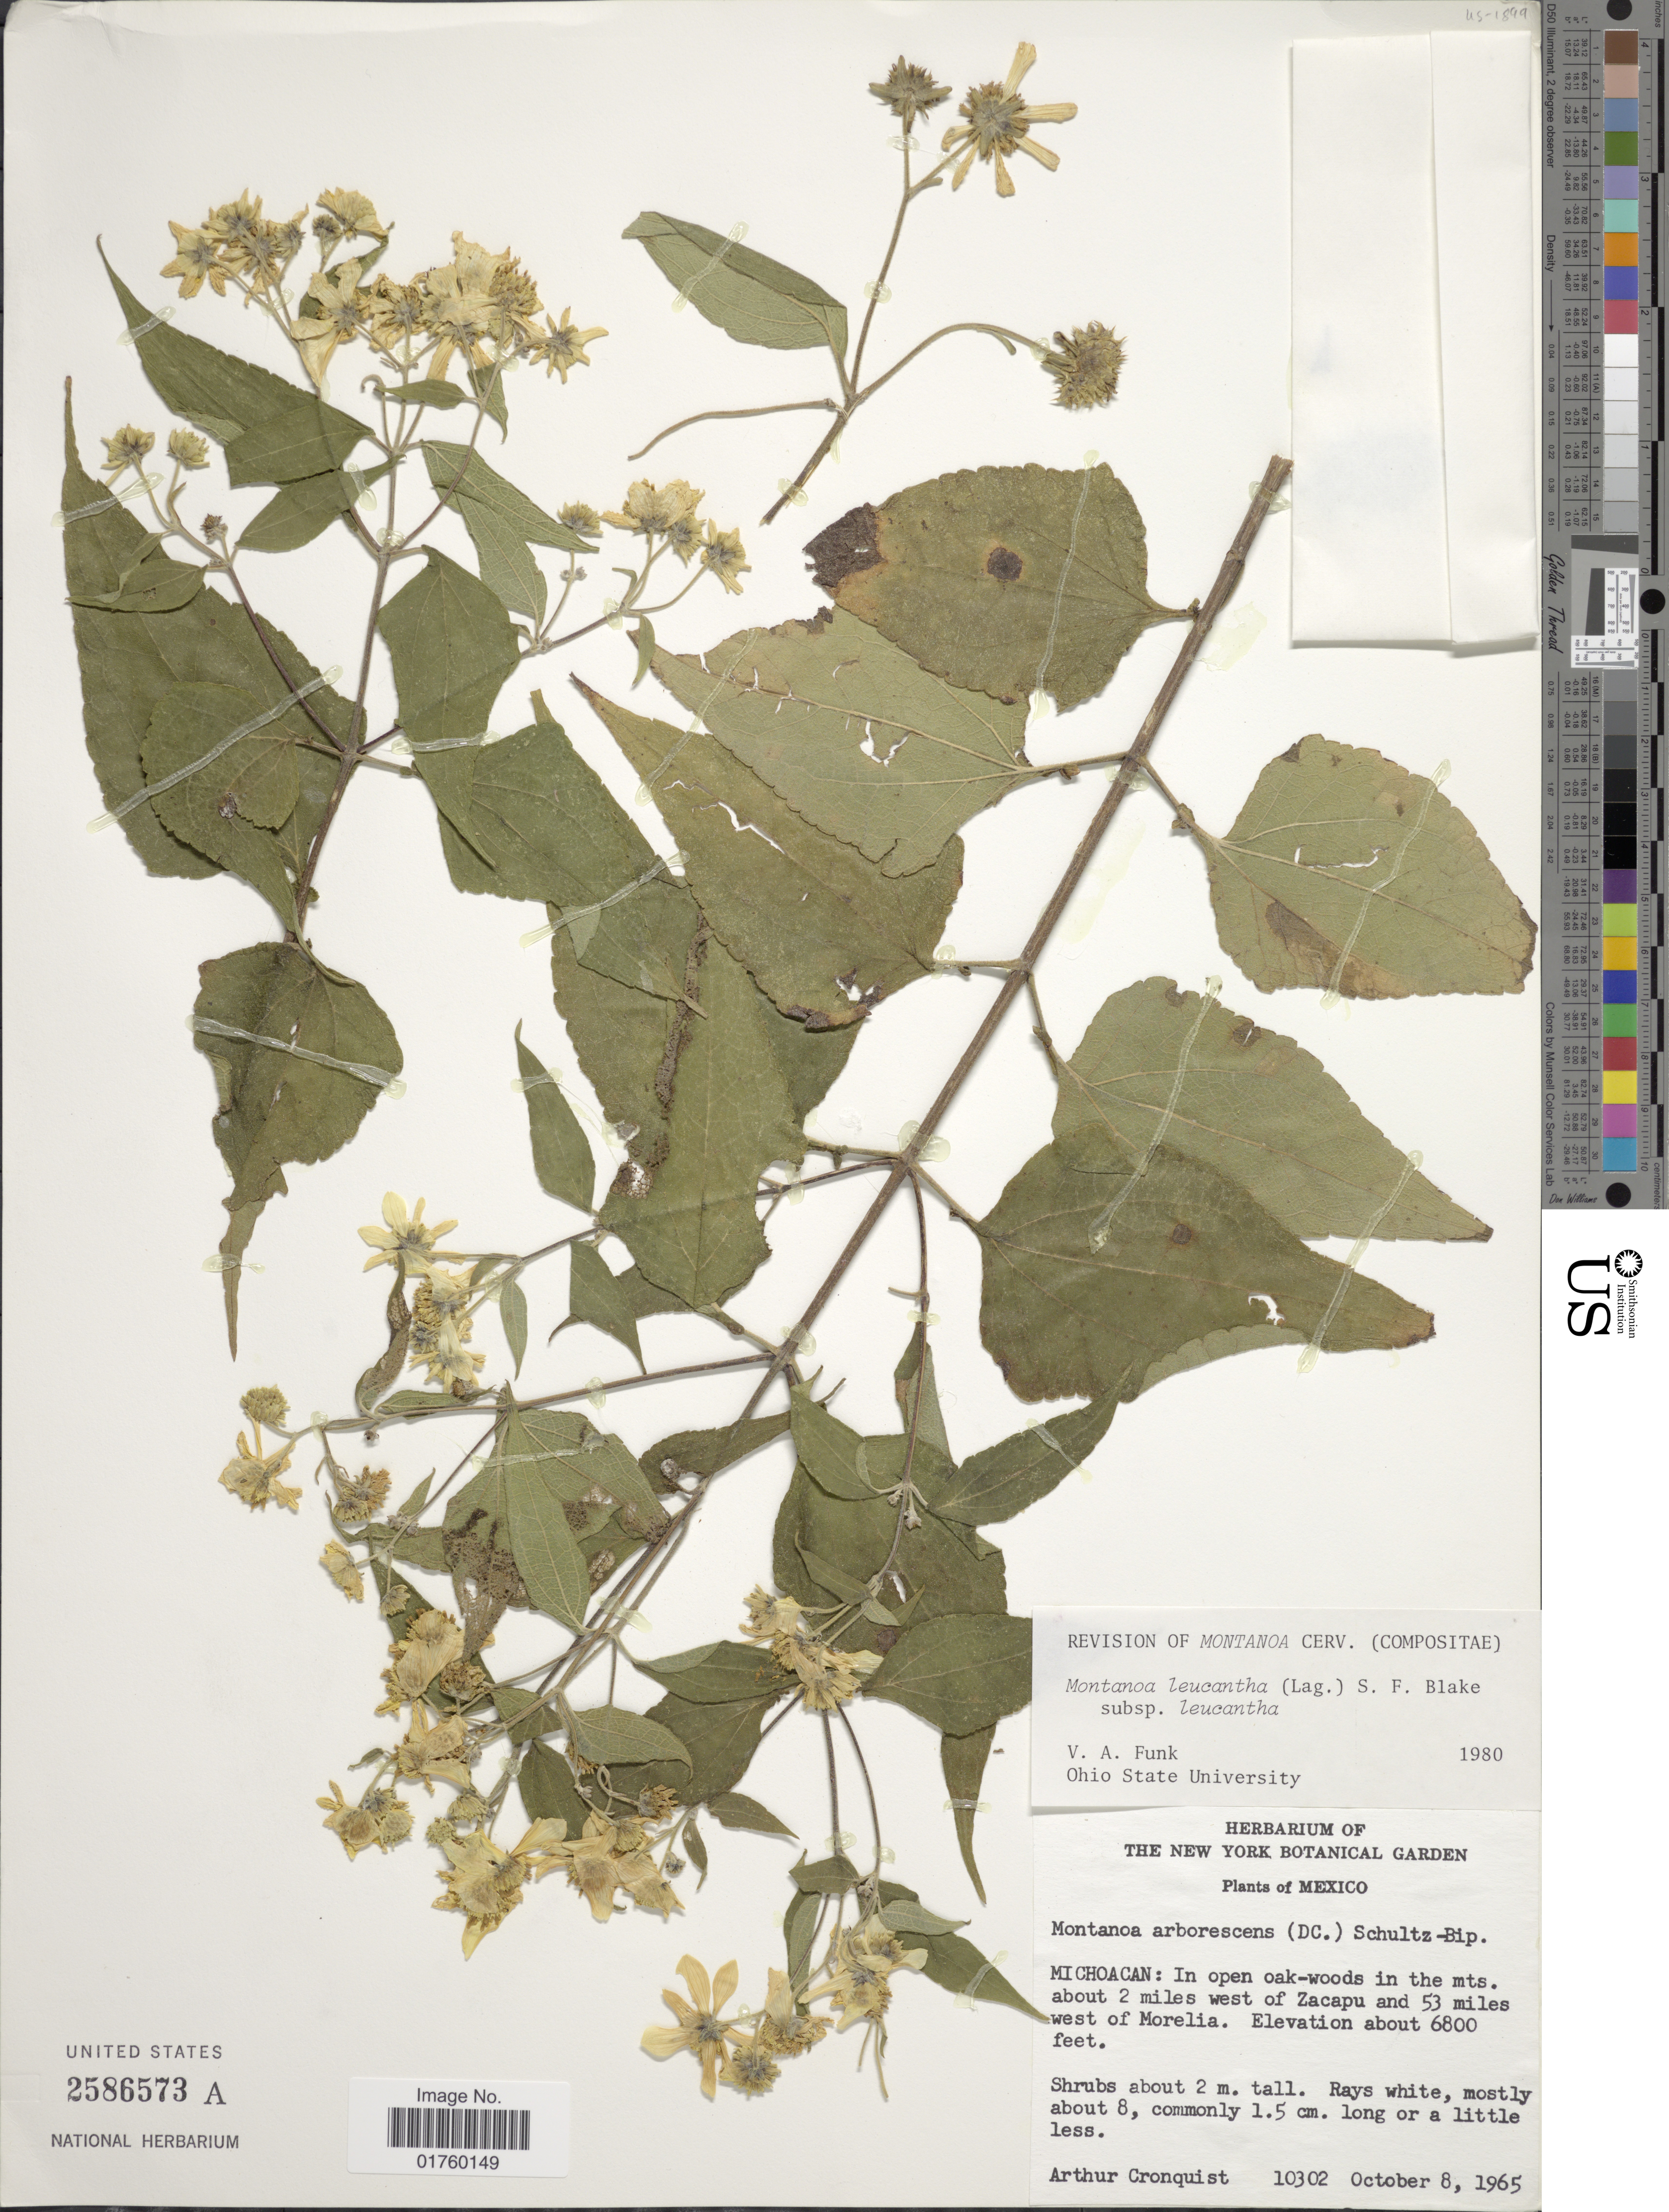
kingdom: Plantae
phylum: Tracheophyta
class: Magnoliopsida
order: Asterales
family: Asteraceae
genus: Montanoa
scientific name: Montanoa leucantha subsp. leucantha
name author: (Lag.) S.F. Blake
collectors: A. J. Cronquist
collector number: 10302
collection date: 1965-10-08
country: Mexico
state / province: Michoacán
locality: In the mts. about 2 miles west of Zacapu and 53 miles west of Morelia.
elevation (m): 2073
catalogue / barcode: US 2586573A